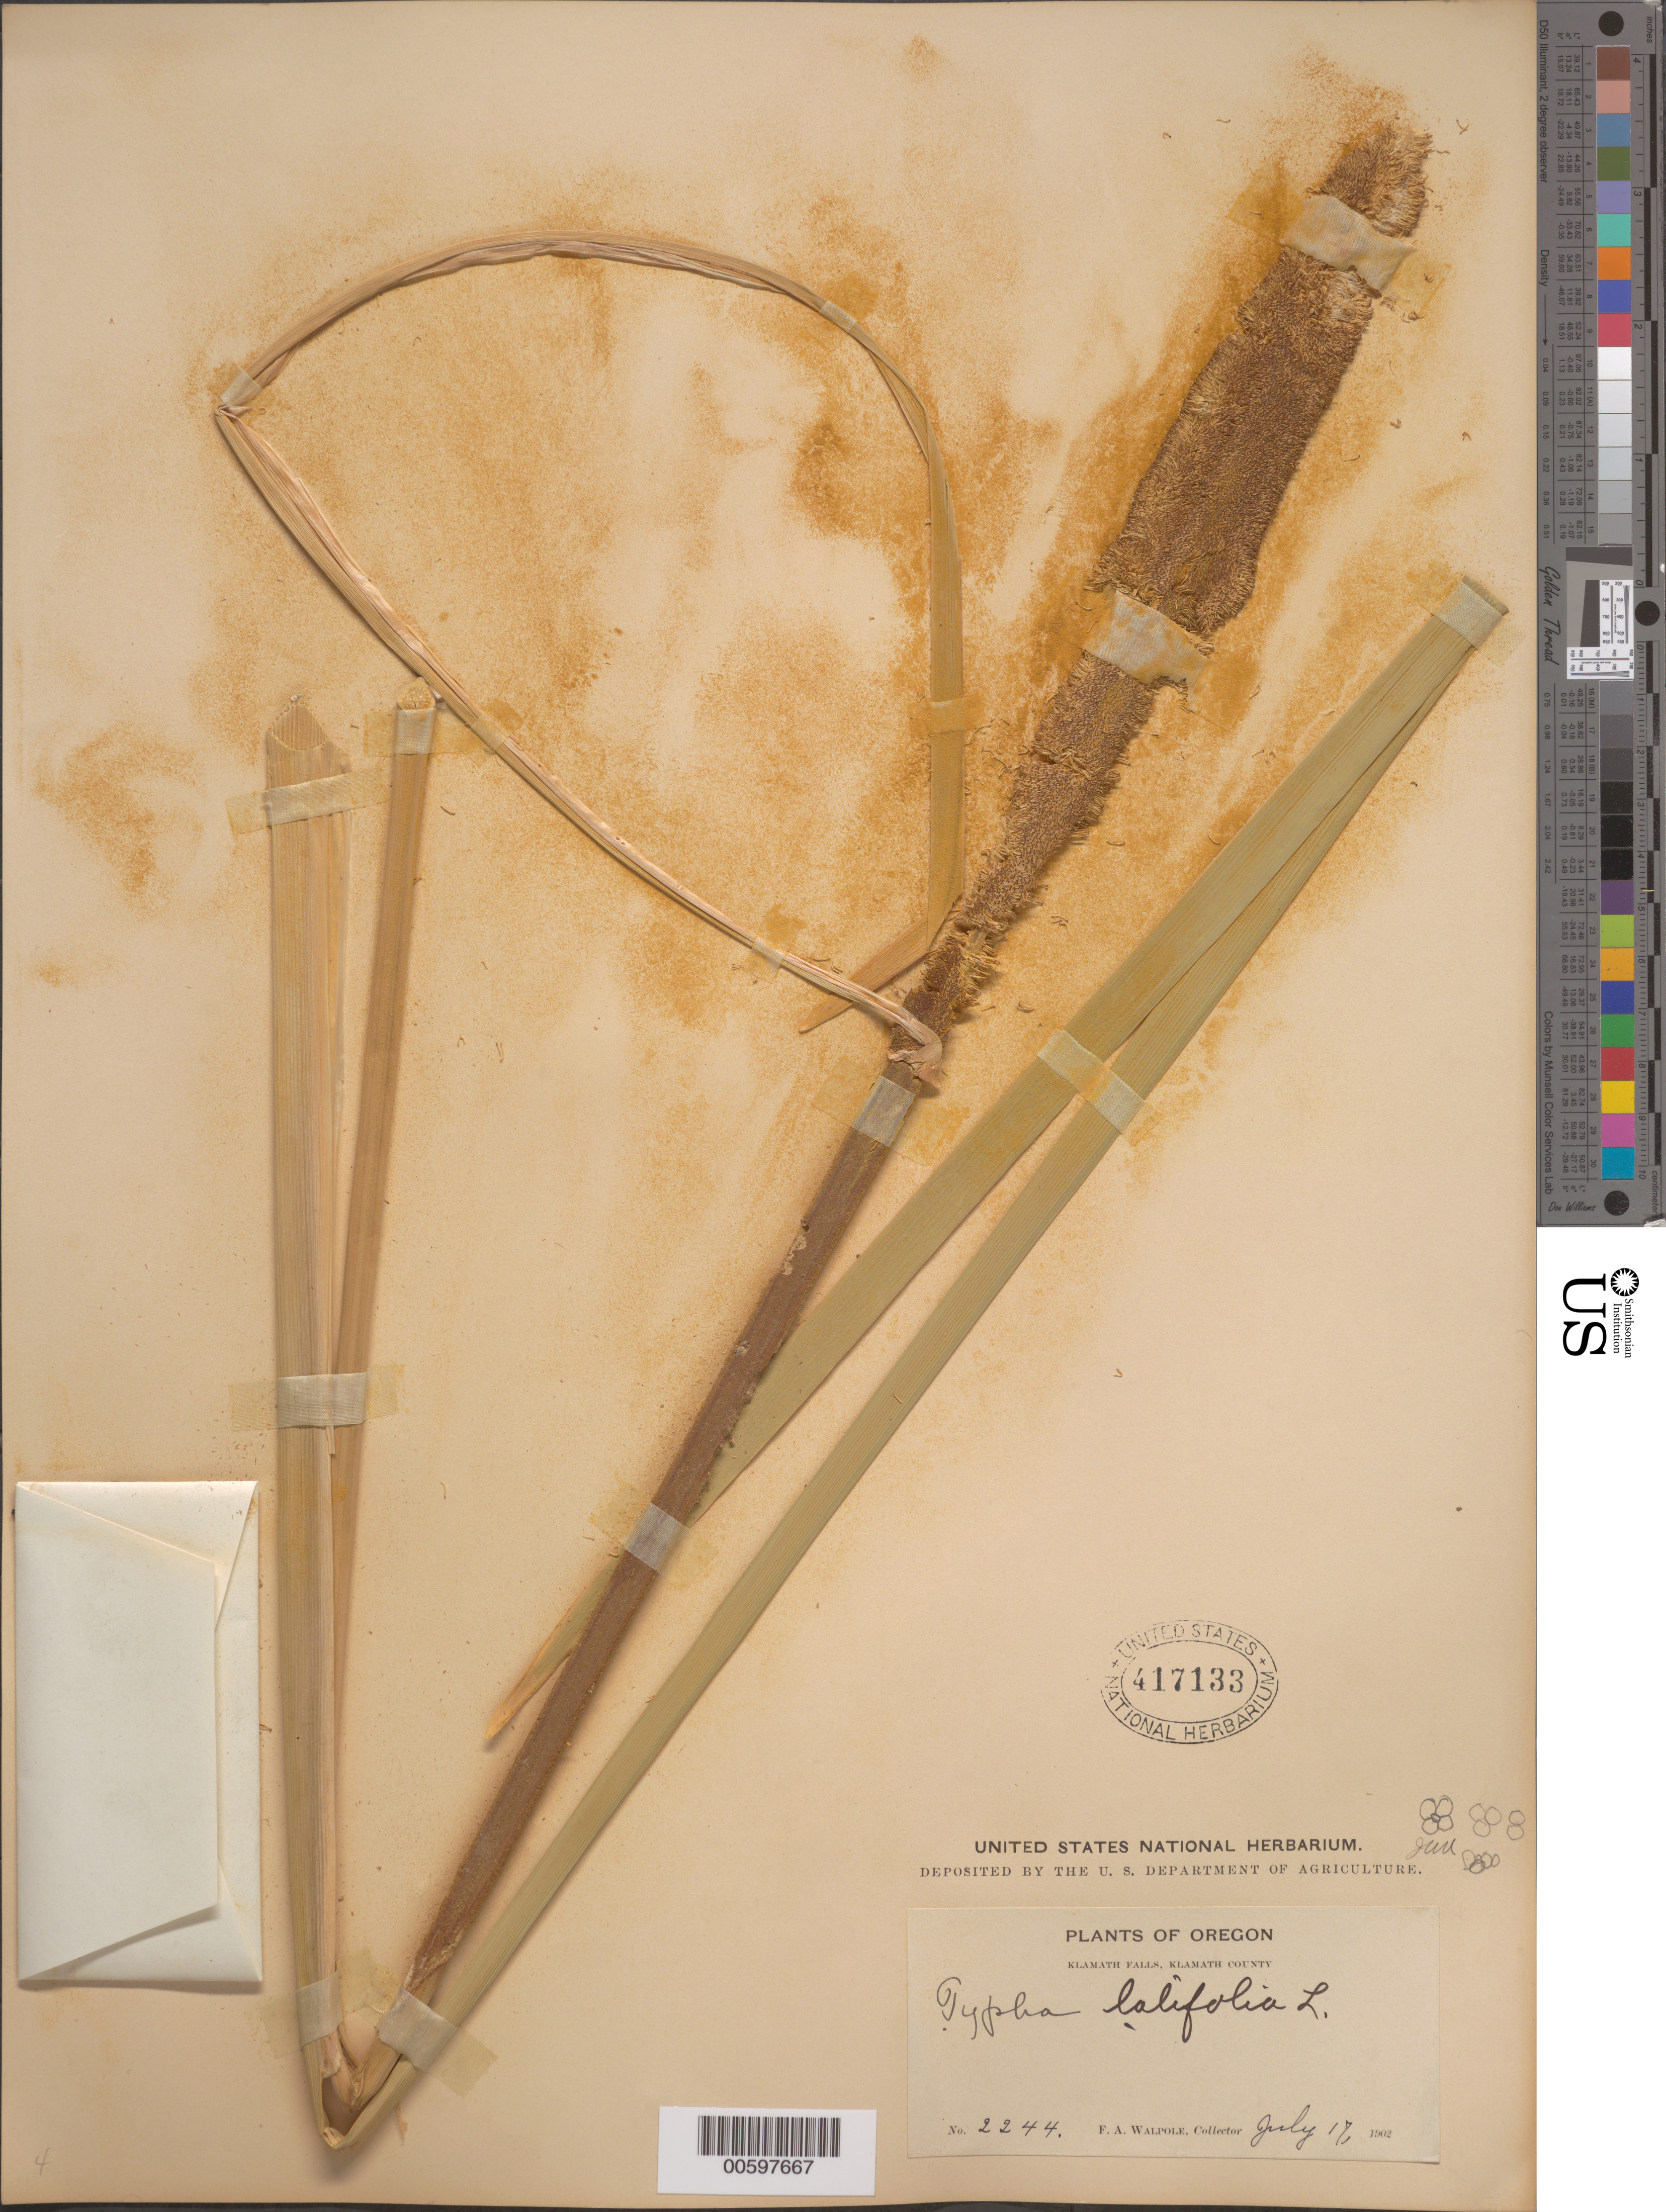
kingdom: Plantae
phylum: Tracheophyta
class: Liliopsida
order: Poales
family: Typhaceae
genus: Typha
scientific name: Typha latifolia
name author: L.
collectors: F. Walpole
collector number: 2244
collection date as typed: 17 Jul 1902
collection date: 1902-07-17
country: United States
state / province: Oregon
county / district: Klamath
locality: Klamath Falls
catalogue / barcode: US 417133